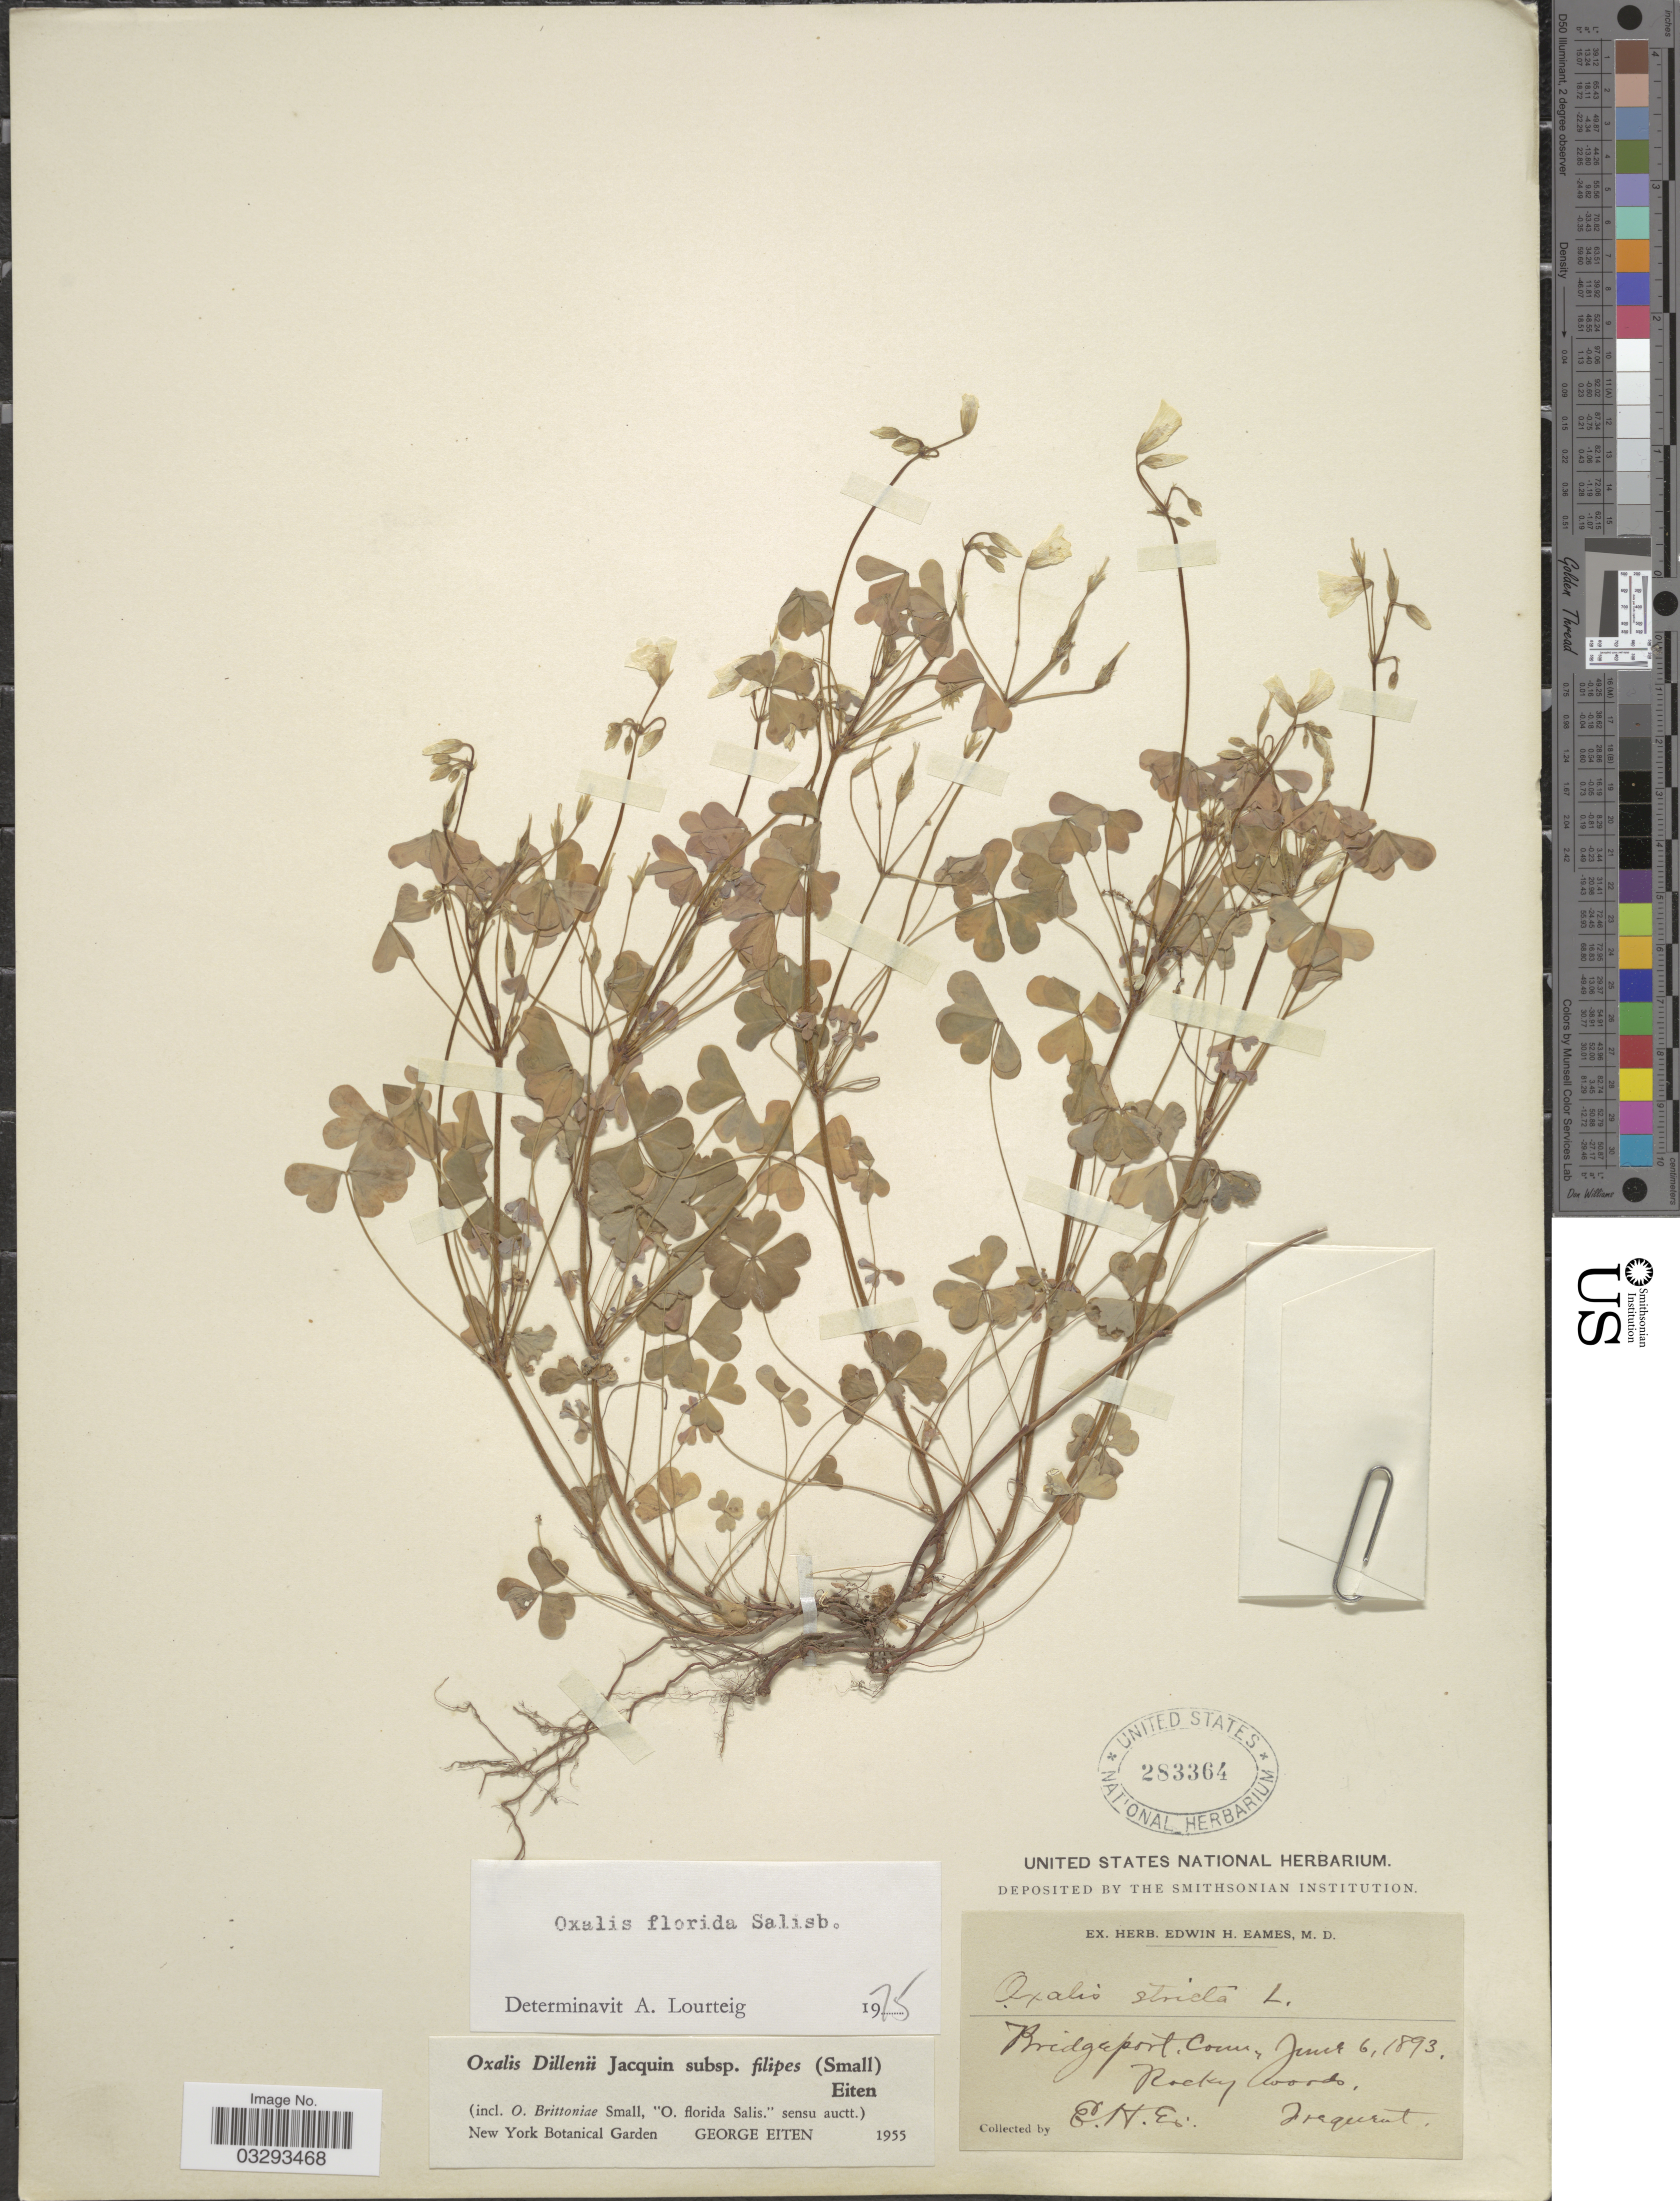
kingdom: Plantae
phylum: Tracheophyta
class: Magnoliopsida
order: Oxalidales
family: Oxalidaceae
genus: Oxalis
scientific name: Oxalis florida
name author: Salisb.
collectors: E. H. Eames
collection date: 1893-06-06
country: United States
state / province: Connecticut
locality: Bridgeport. Rocky woods.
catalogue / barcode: US 283364